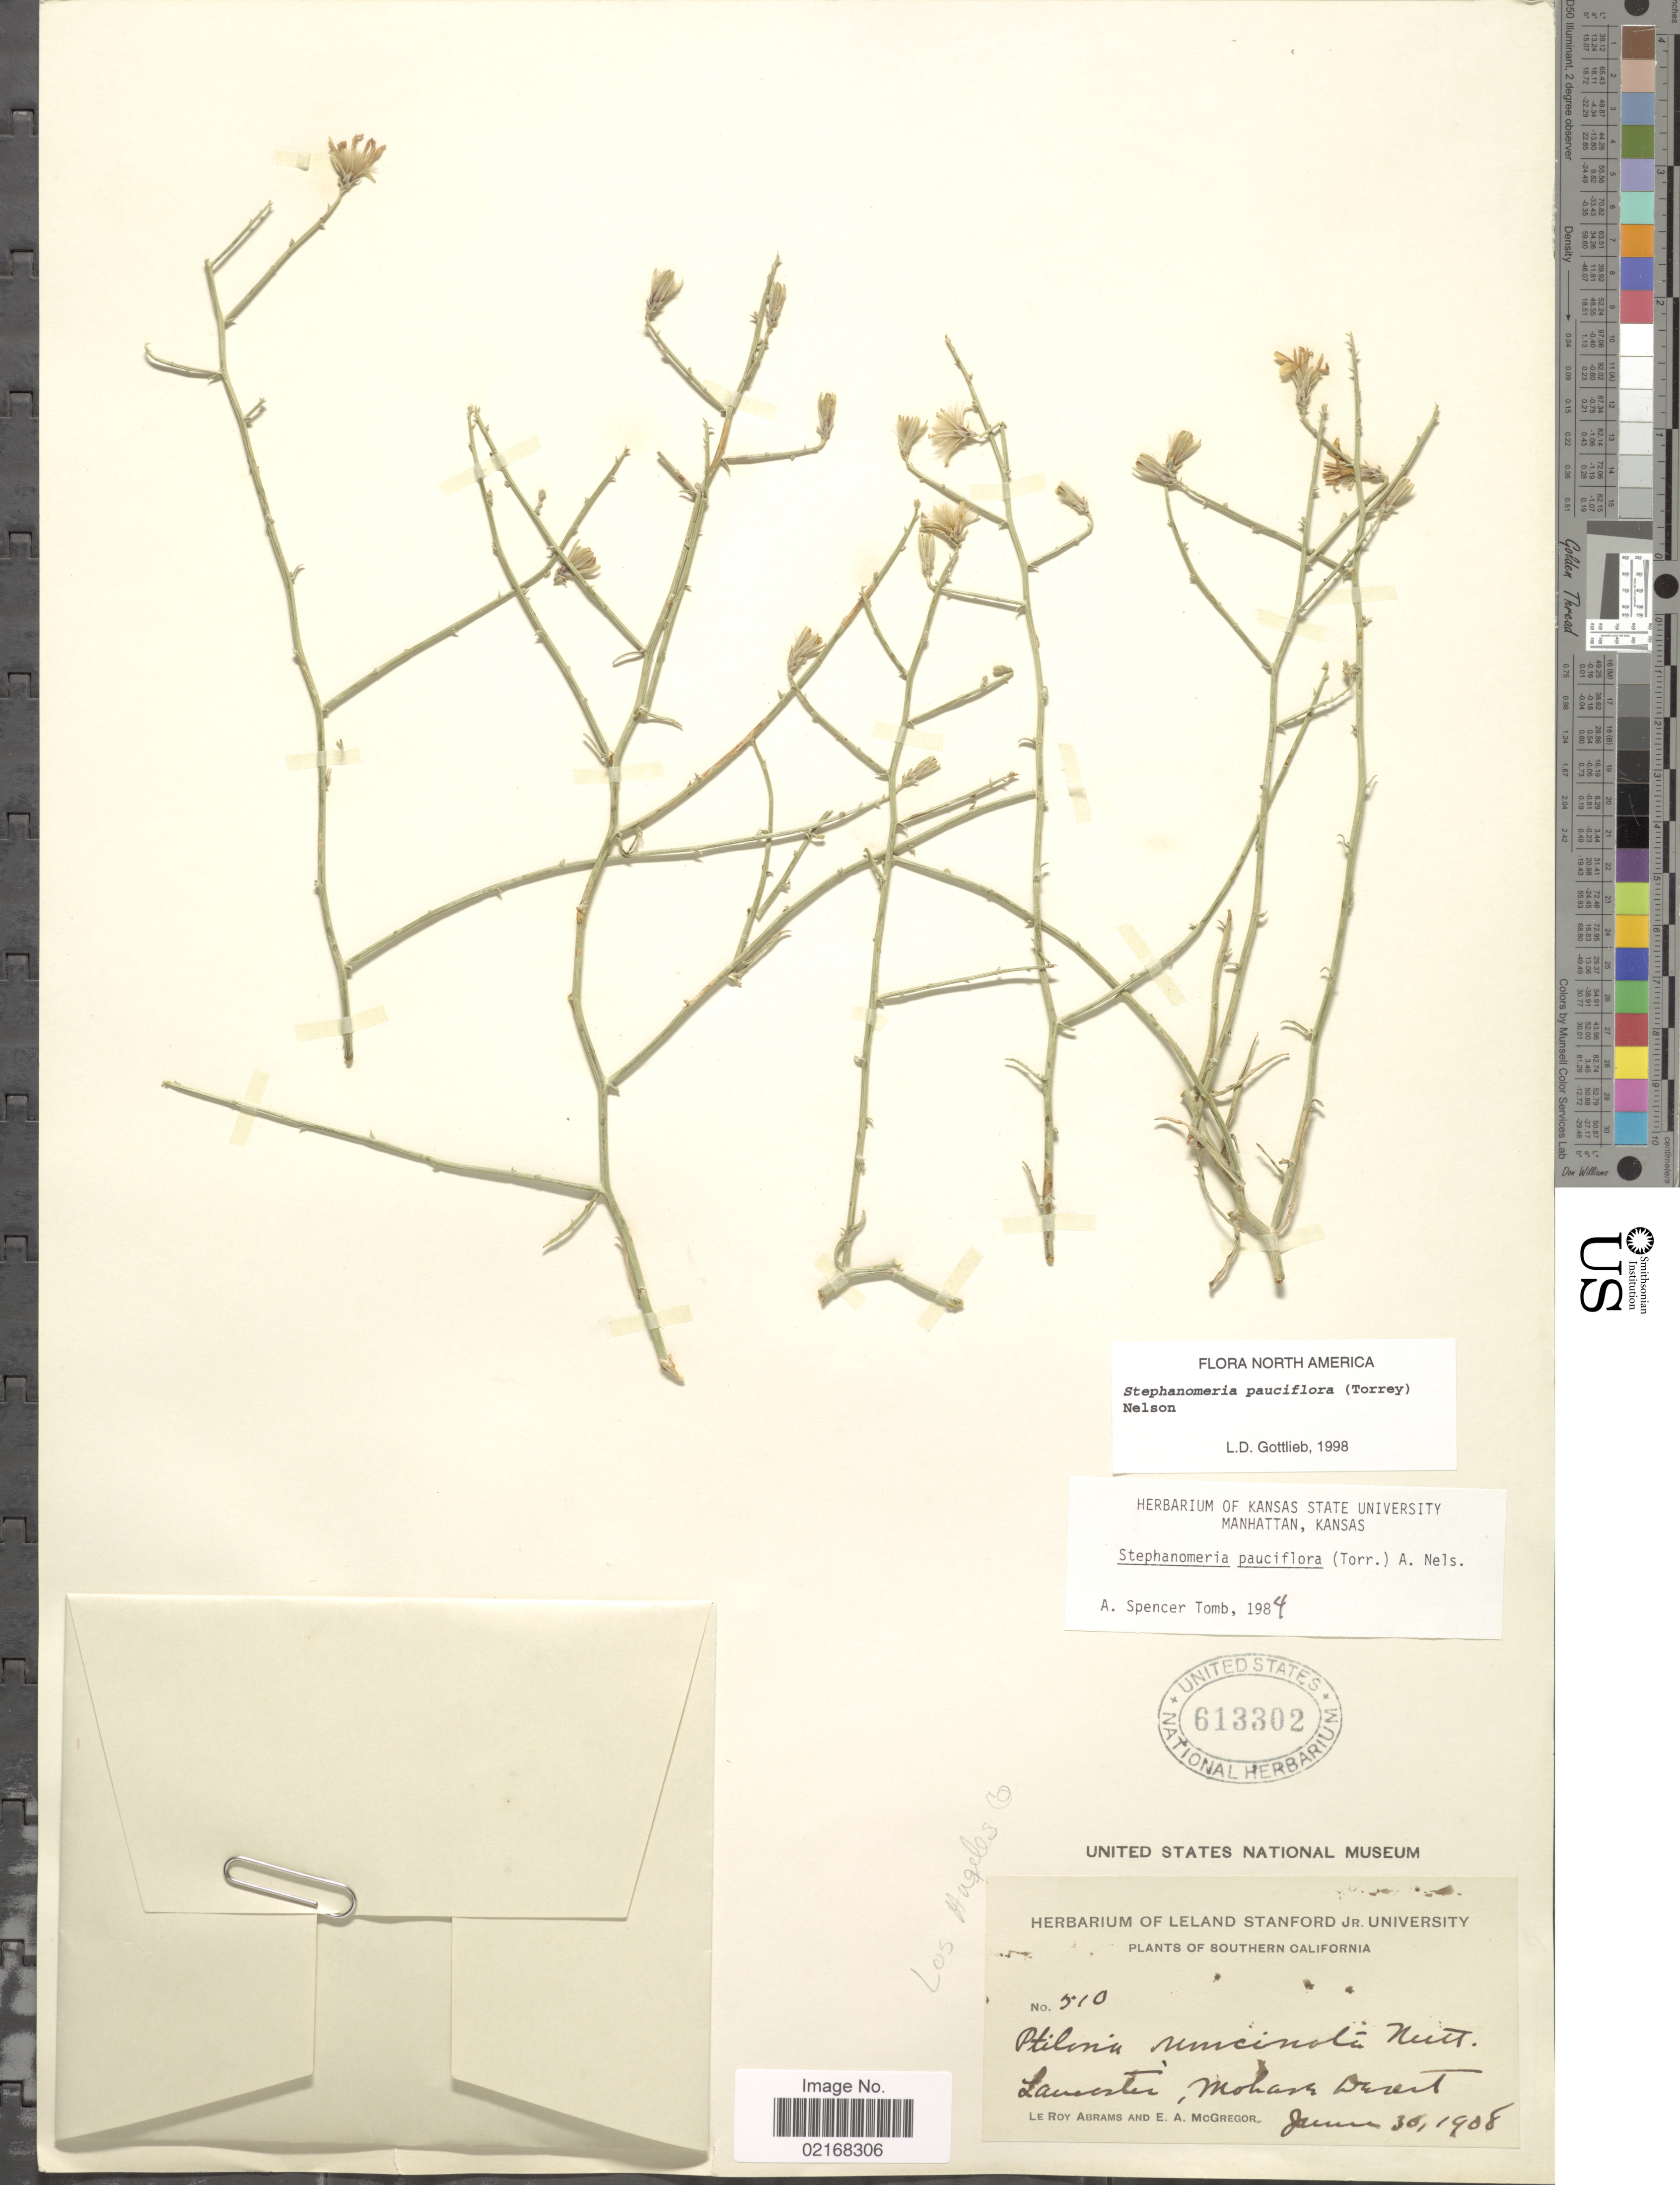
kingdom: Plantae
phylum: Tracheophyta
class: Magnoliopsida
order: Asterales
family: Asteraceae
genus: Stephanomeria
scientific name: Stephanomeria pauciflora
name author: (Torr.) A. Nelson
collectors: L. Abrams & E. A. McGregor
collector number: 510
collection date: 1908-06-30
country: United States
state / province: California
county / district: Kern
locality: Southern California. Lancaster, Mohave Desert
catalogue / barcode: US 613302